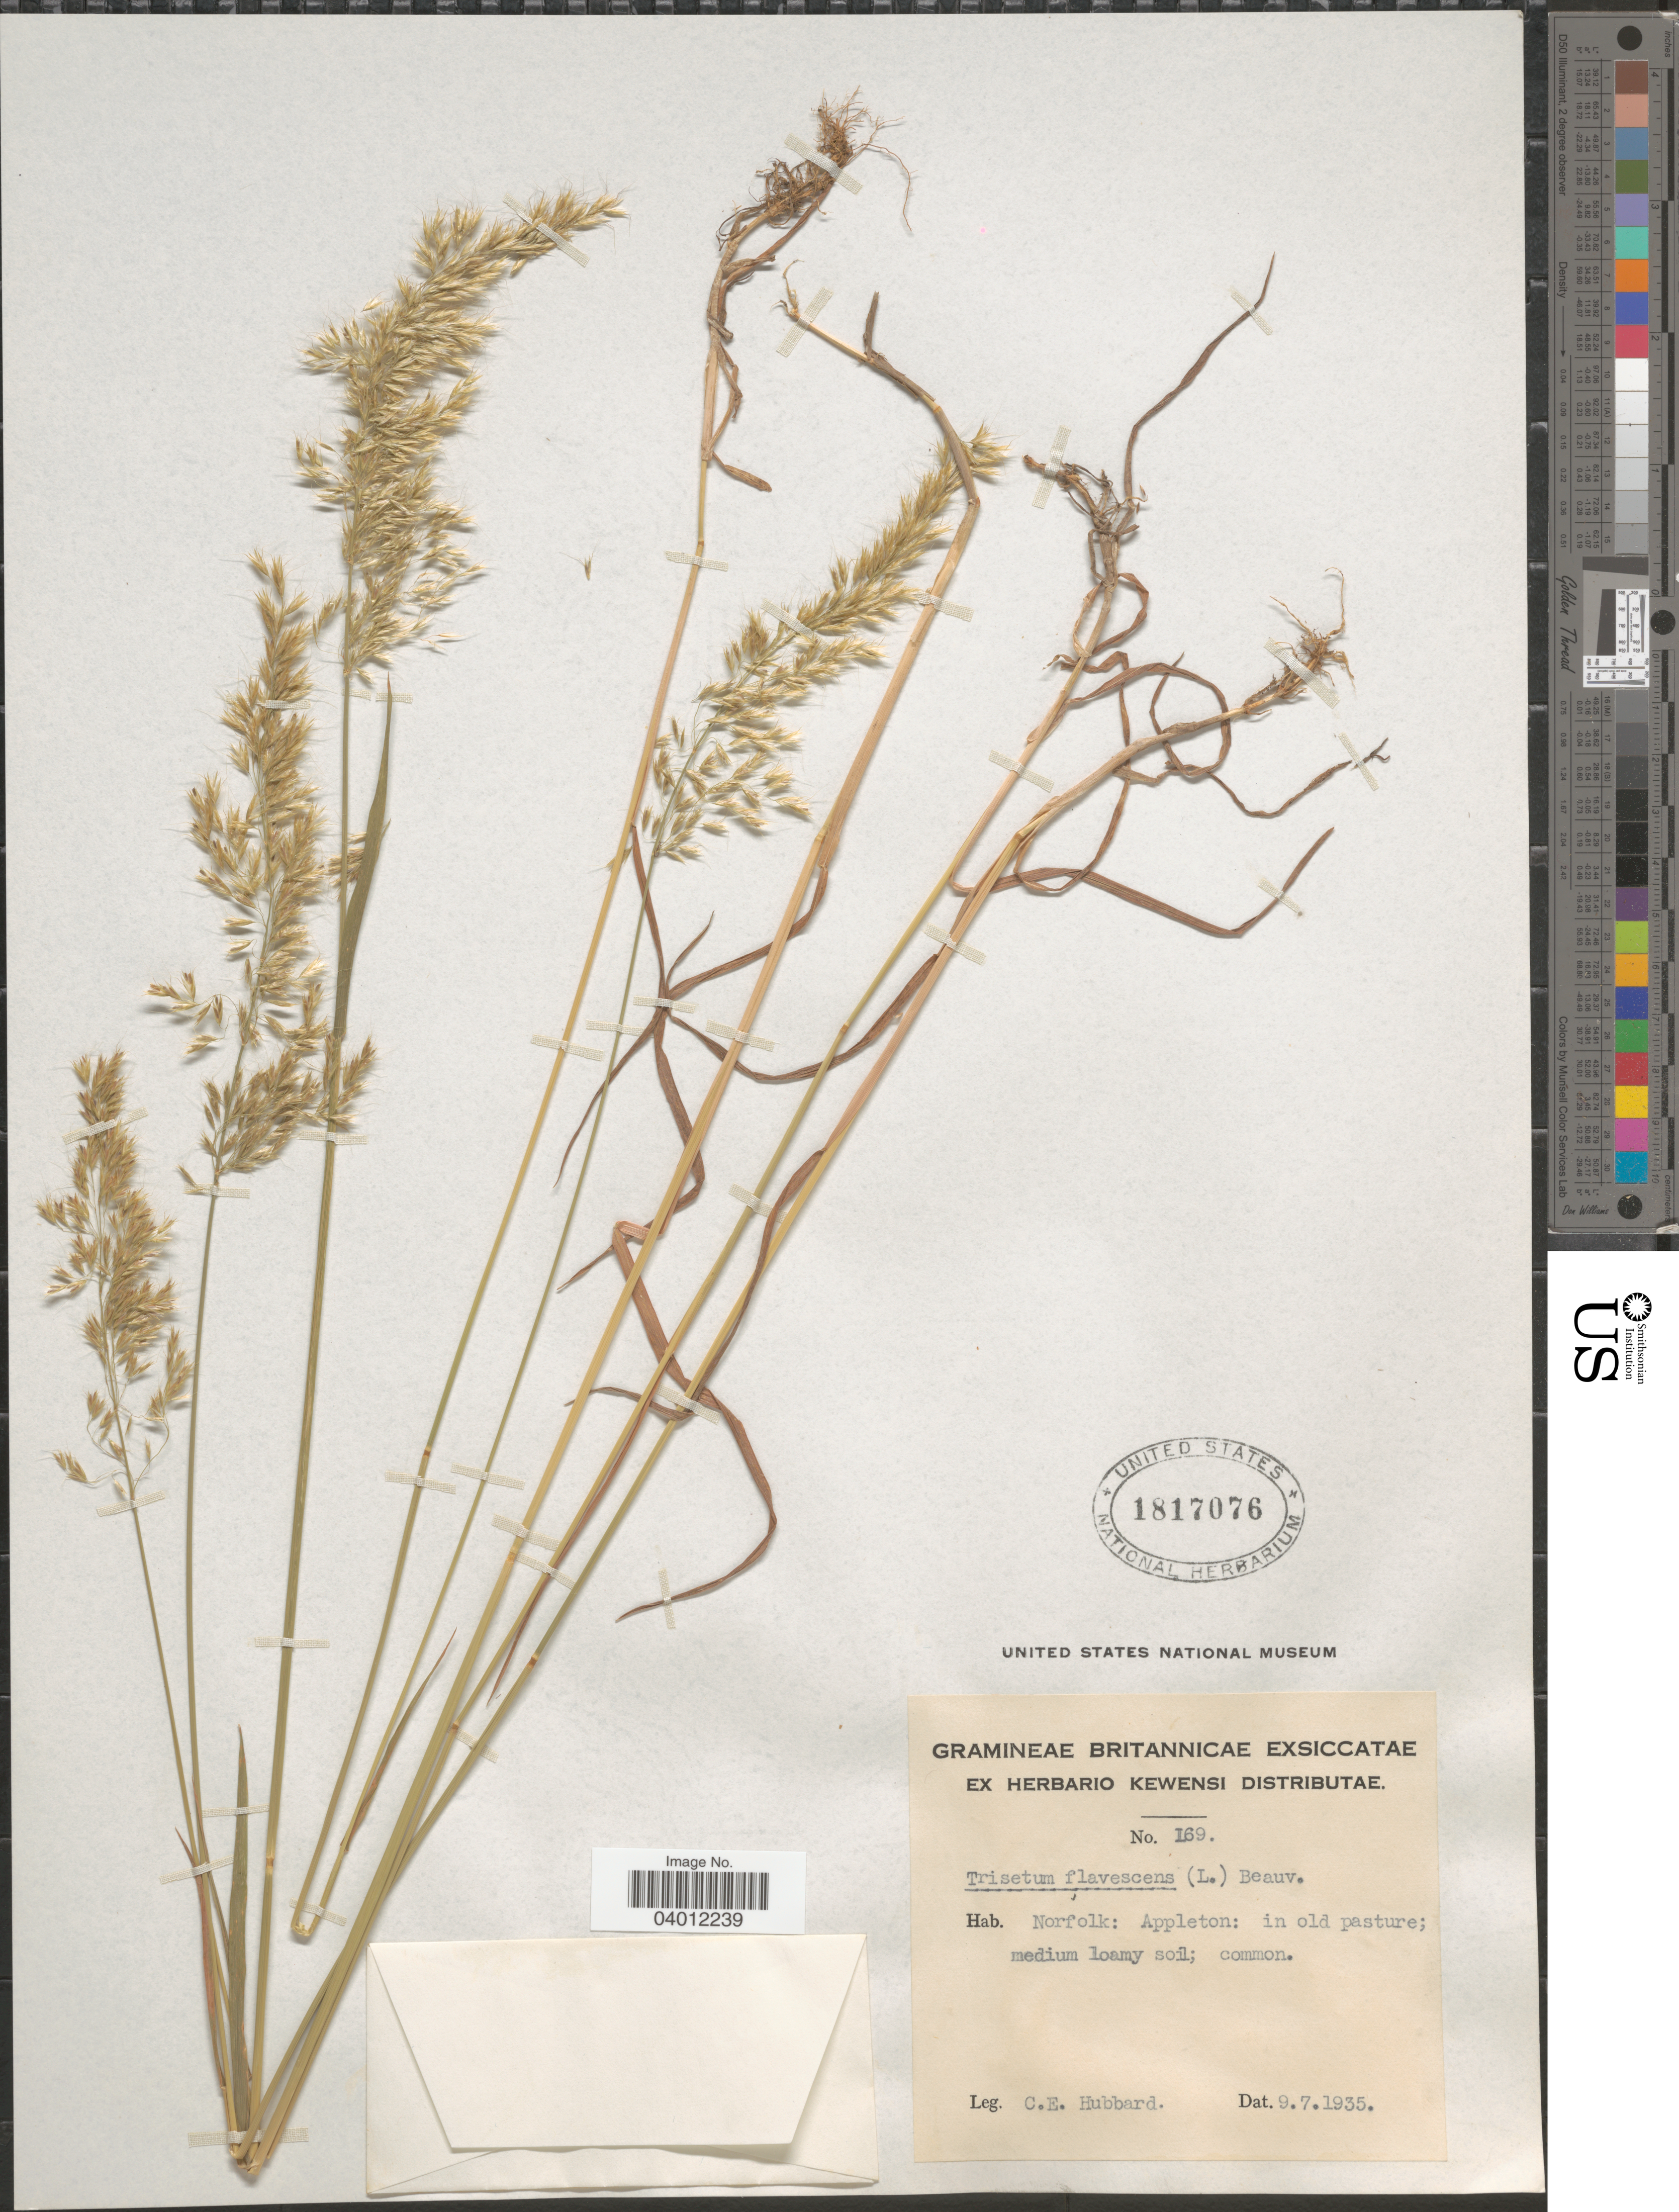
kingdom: Plantae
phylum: Tracheophyta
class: Liliopsida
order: Poales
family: Poaceae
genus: Trisetum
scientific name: Trisetum flavescens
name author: (L.) P. Beauv.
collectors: C. E. Hubbard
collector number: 169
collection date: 1935-07-09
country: Australia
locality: Norfolk: Appleton: in old pasture.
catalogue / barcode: US 1817076